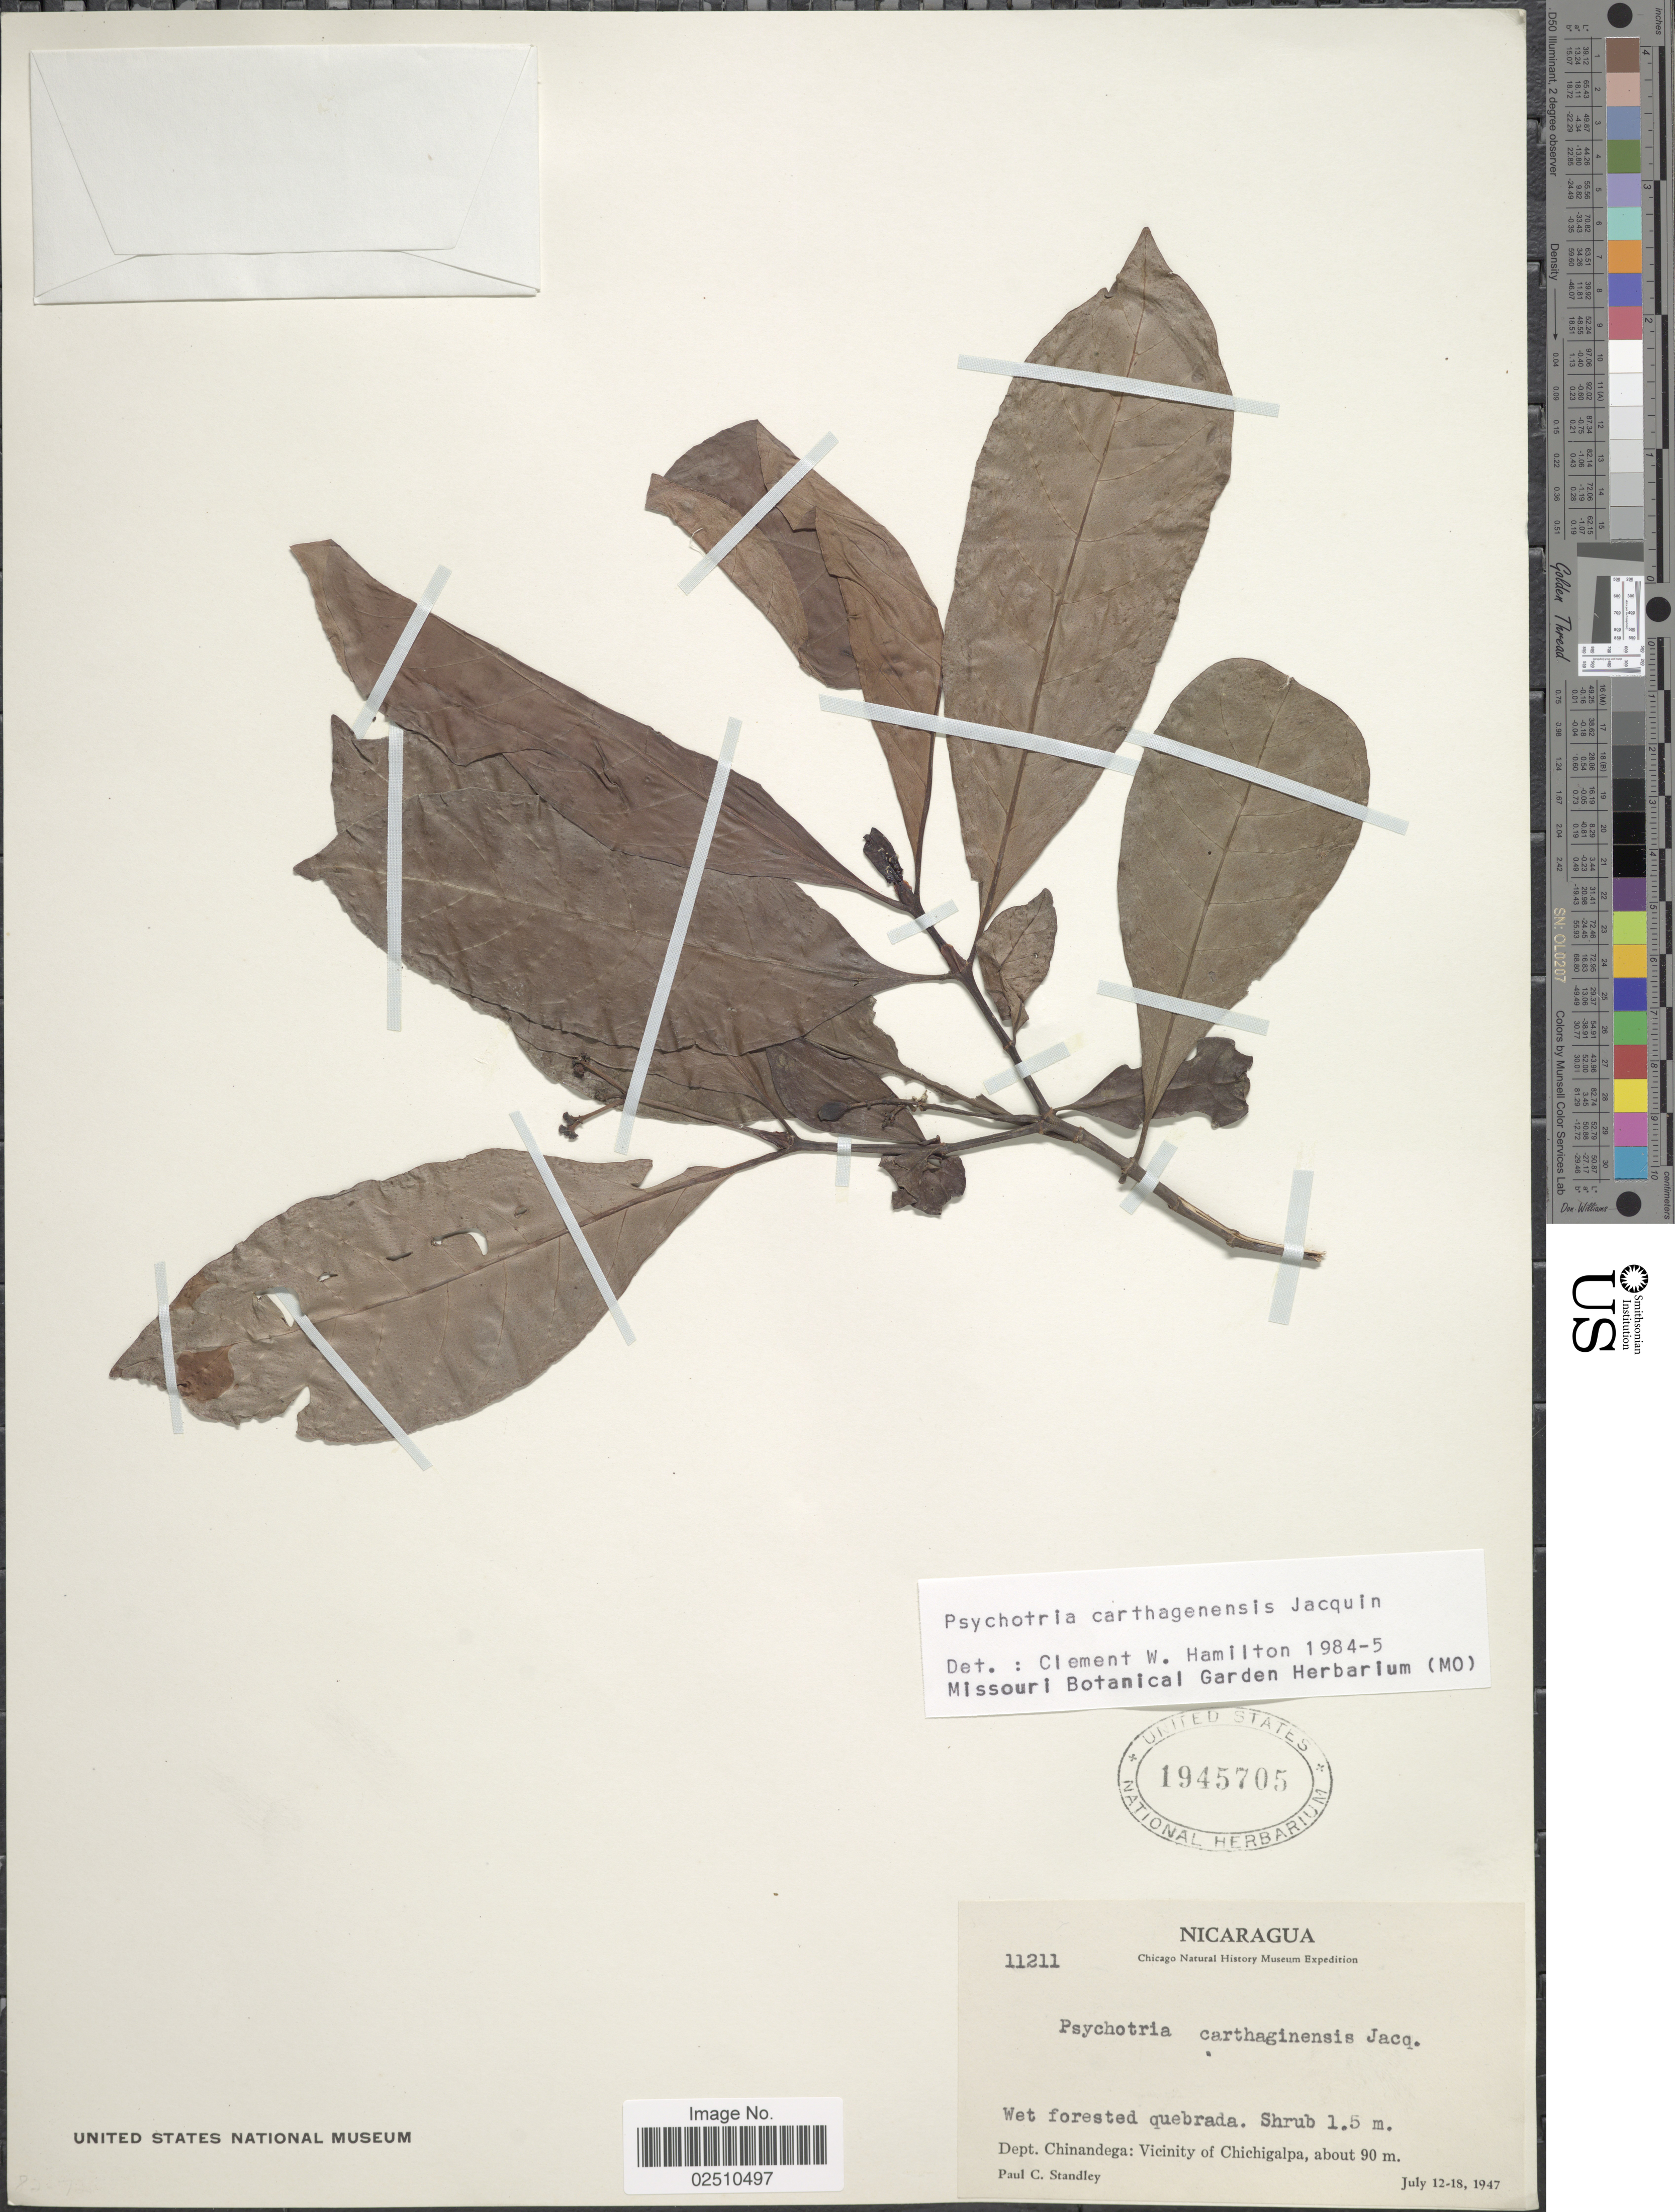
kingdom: Plantae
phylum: Tracheophyta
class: Magnoliopsida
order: Gentianales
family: Rubiaceae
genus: Psychotria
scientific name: Psychotria carthagenensis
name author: Jacq.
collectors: P. C. Standley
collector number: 11211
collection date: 1947-07-12/1947-07-18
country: Nicaragua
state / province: Chinandega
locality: Vicinity of Chichigalpa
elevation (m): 90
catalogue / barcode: US 1945705